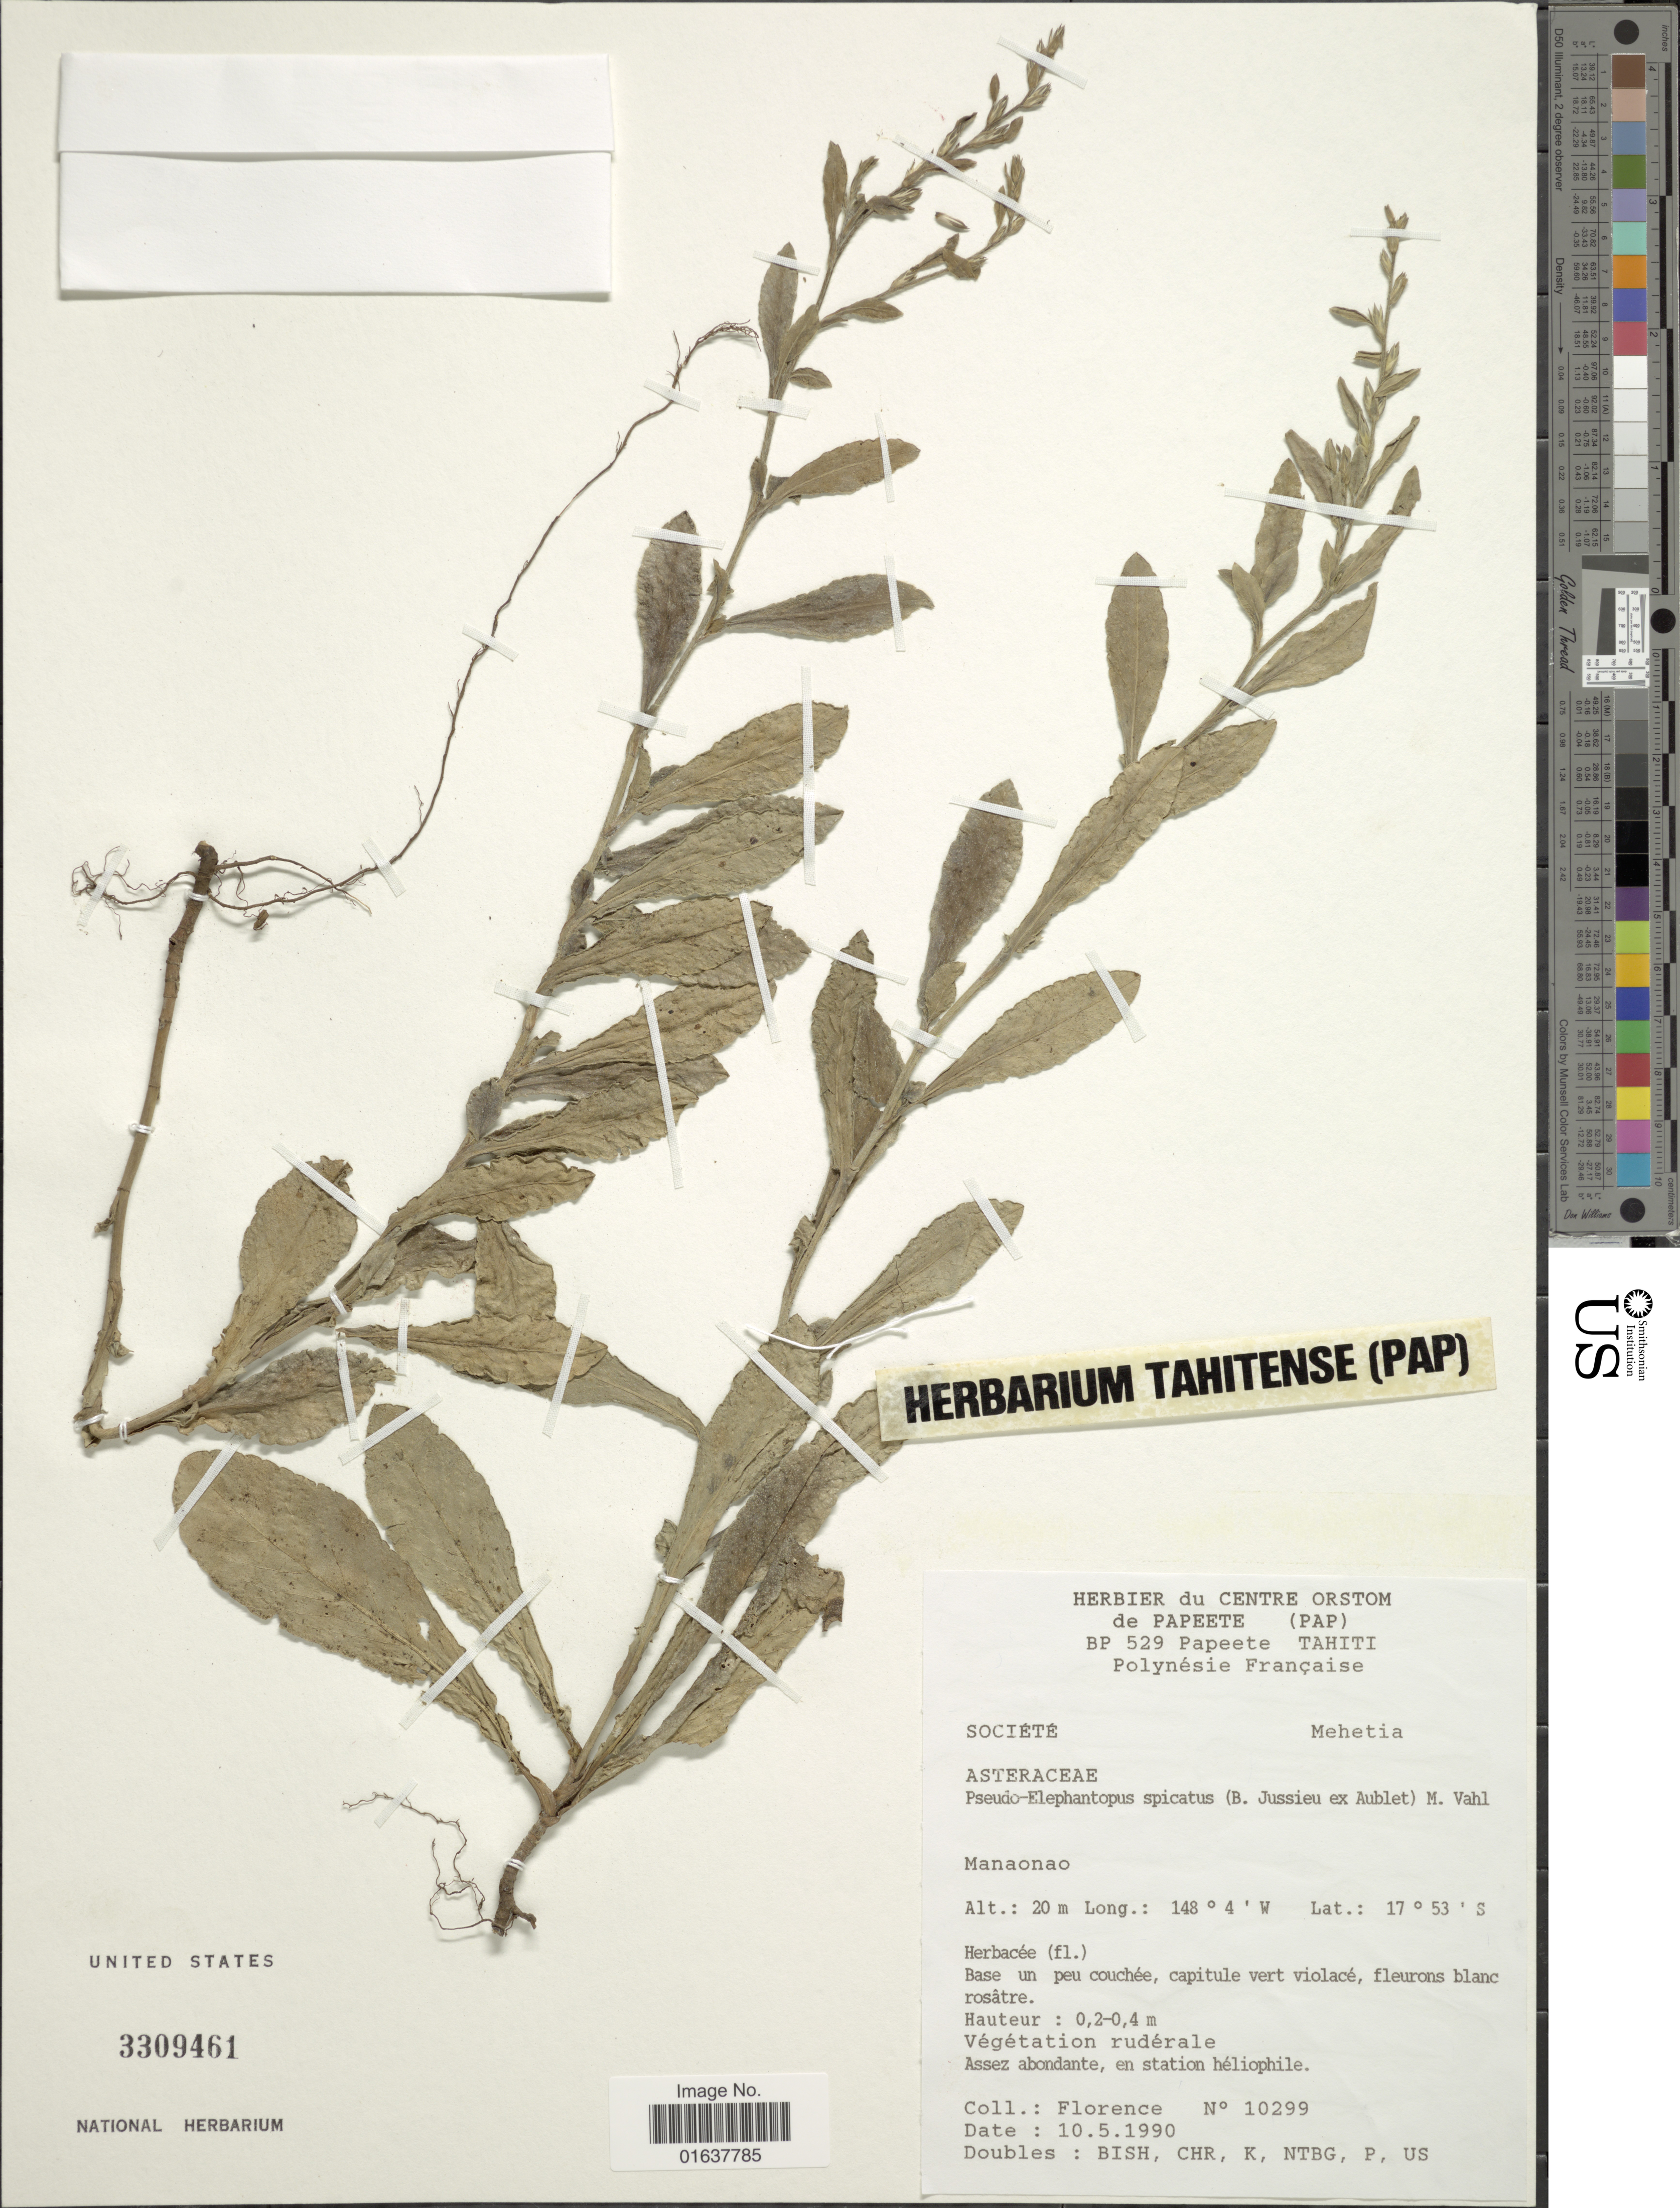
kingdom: Plantae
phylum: Tracheophyta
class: Magnoliopsida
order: Asterales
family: Asteraceae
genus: Pseudelephantopus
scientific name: Pseudelephantopus spicatus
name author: (Juss. ex Aubl.) C.F. Baker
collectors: -. Florence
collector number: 10299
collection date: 1990-05-10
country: French Polynesia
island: Mehetia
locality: Societe, Mehetia. Manaonao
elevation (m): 20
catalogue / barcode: US 3309461